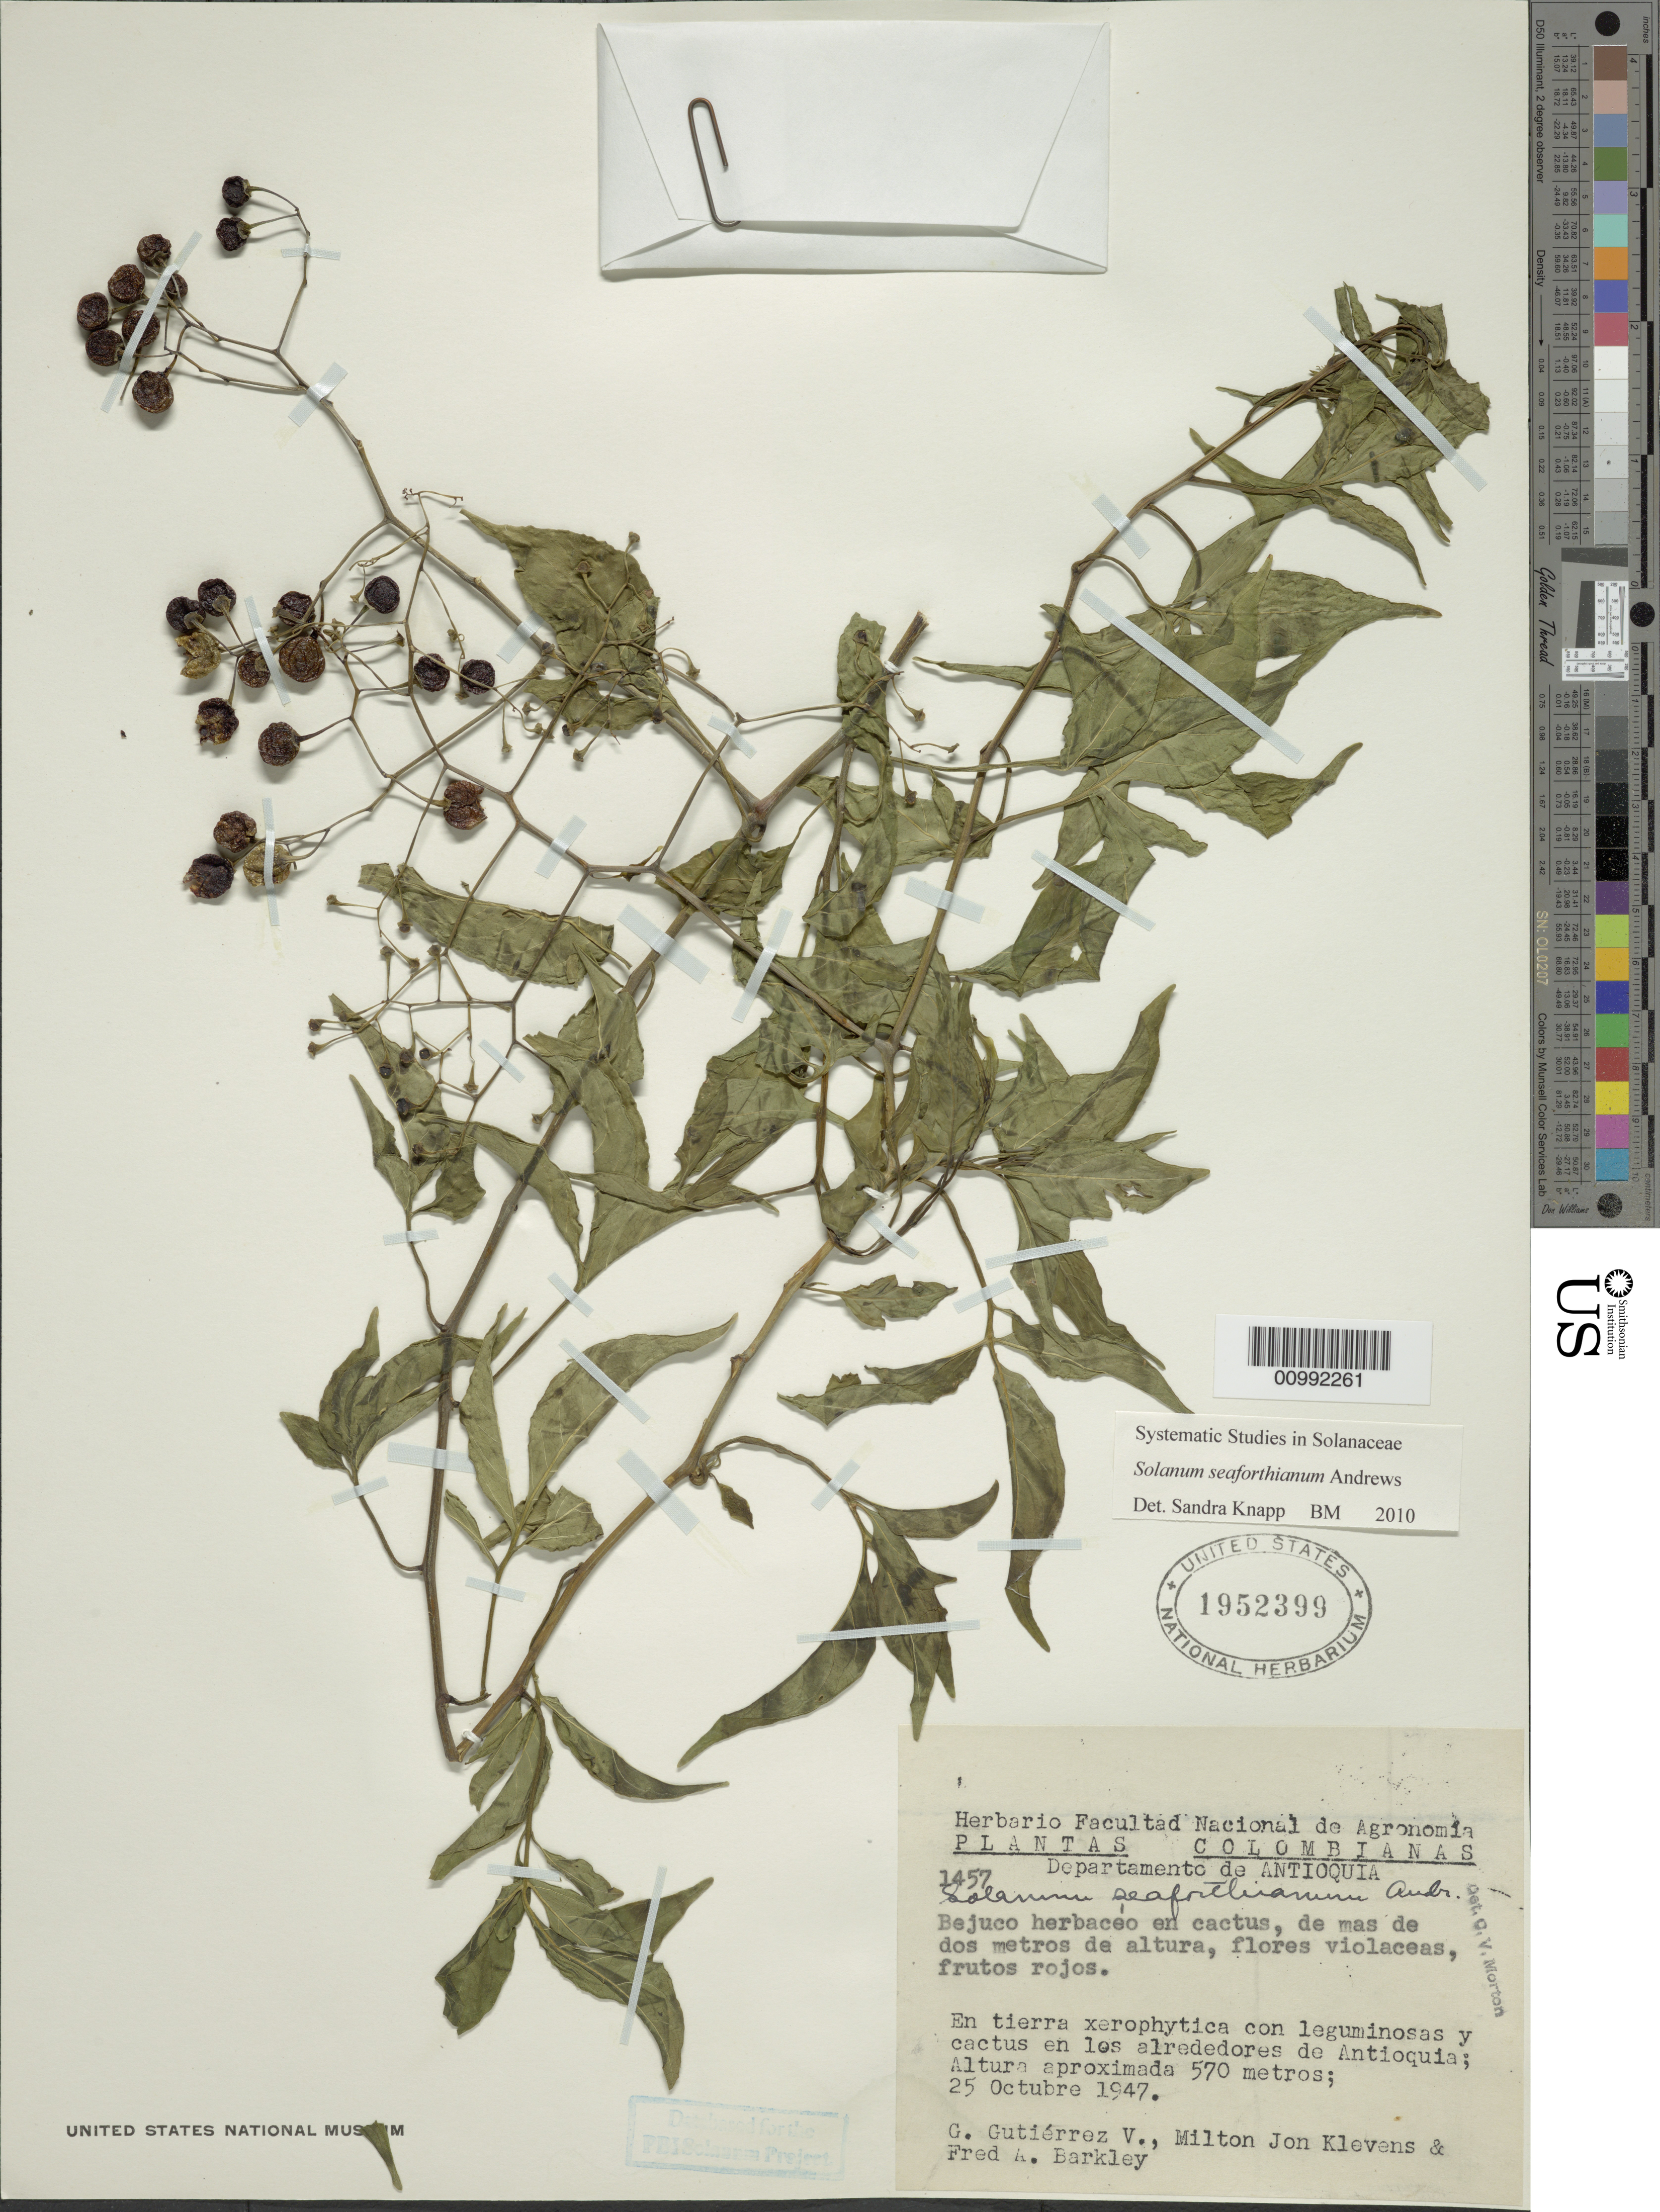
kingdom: Plantae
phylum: Tracheophyta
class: Magnoliopsida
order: Solanales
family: Solanaceae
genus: Solanum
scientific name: Solanum seaforthianum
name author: Andrews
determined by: Knapp, S. D.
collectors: G. Gutiérrez V., J. Klevens & F. A. Barkley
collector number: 1457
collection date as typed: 25 Oct 1947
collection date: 1947-10-25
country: Colombia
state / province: Antioquia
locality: alrededores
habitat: en tierra xerofitica con leguminosas y cactus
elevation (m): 570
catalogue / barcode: US 1952399